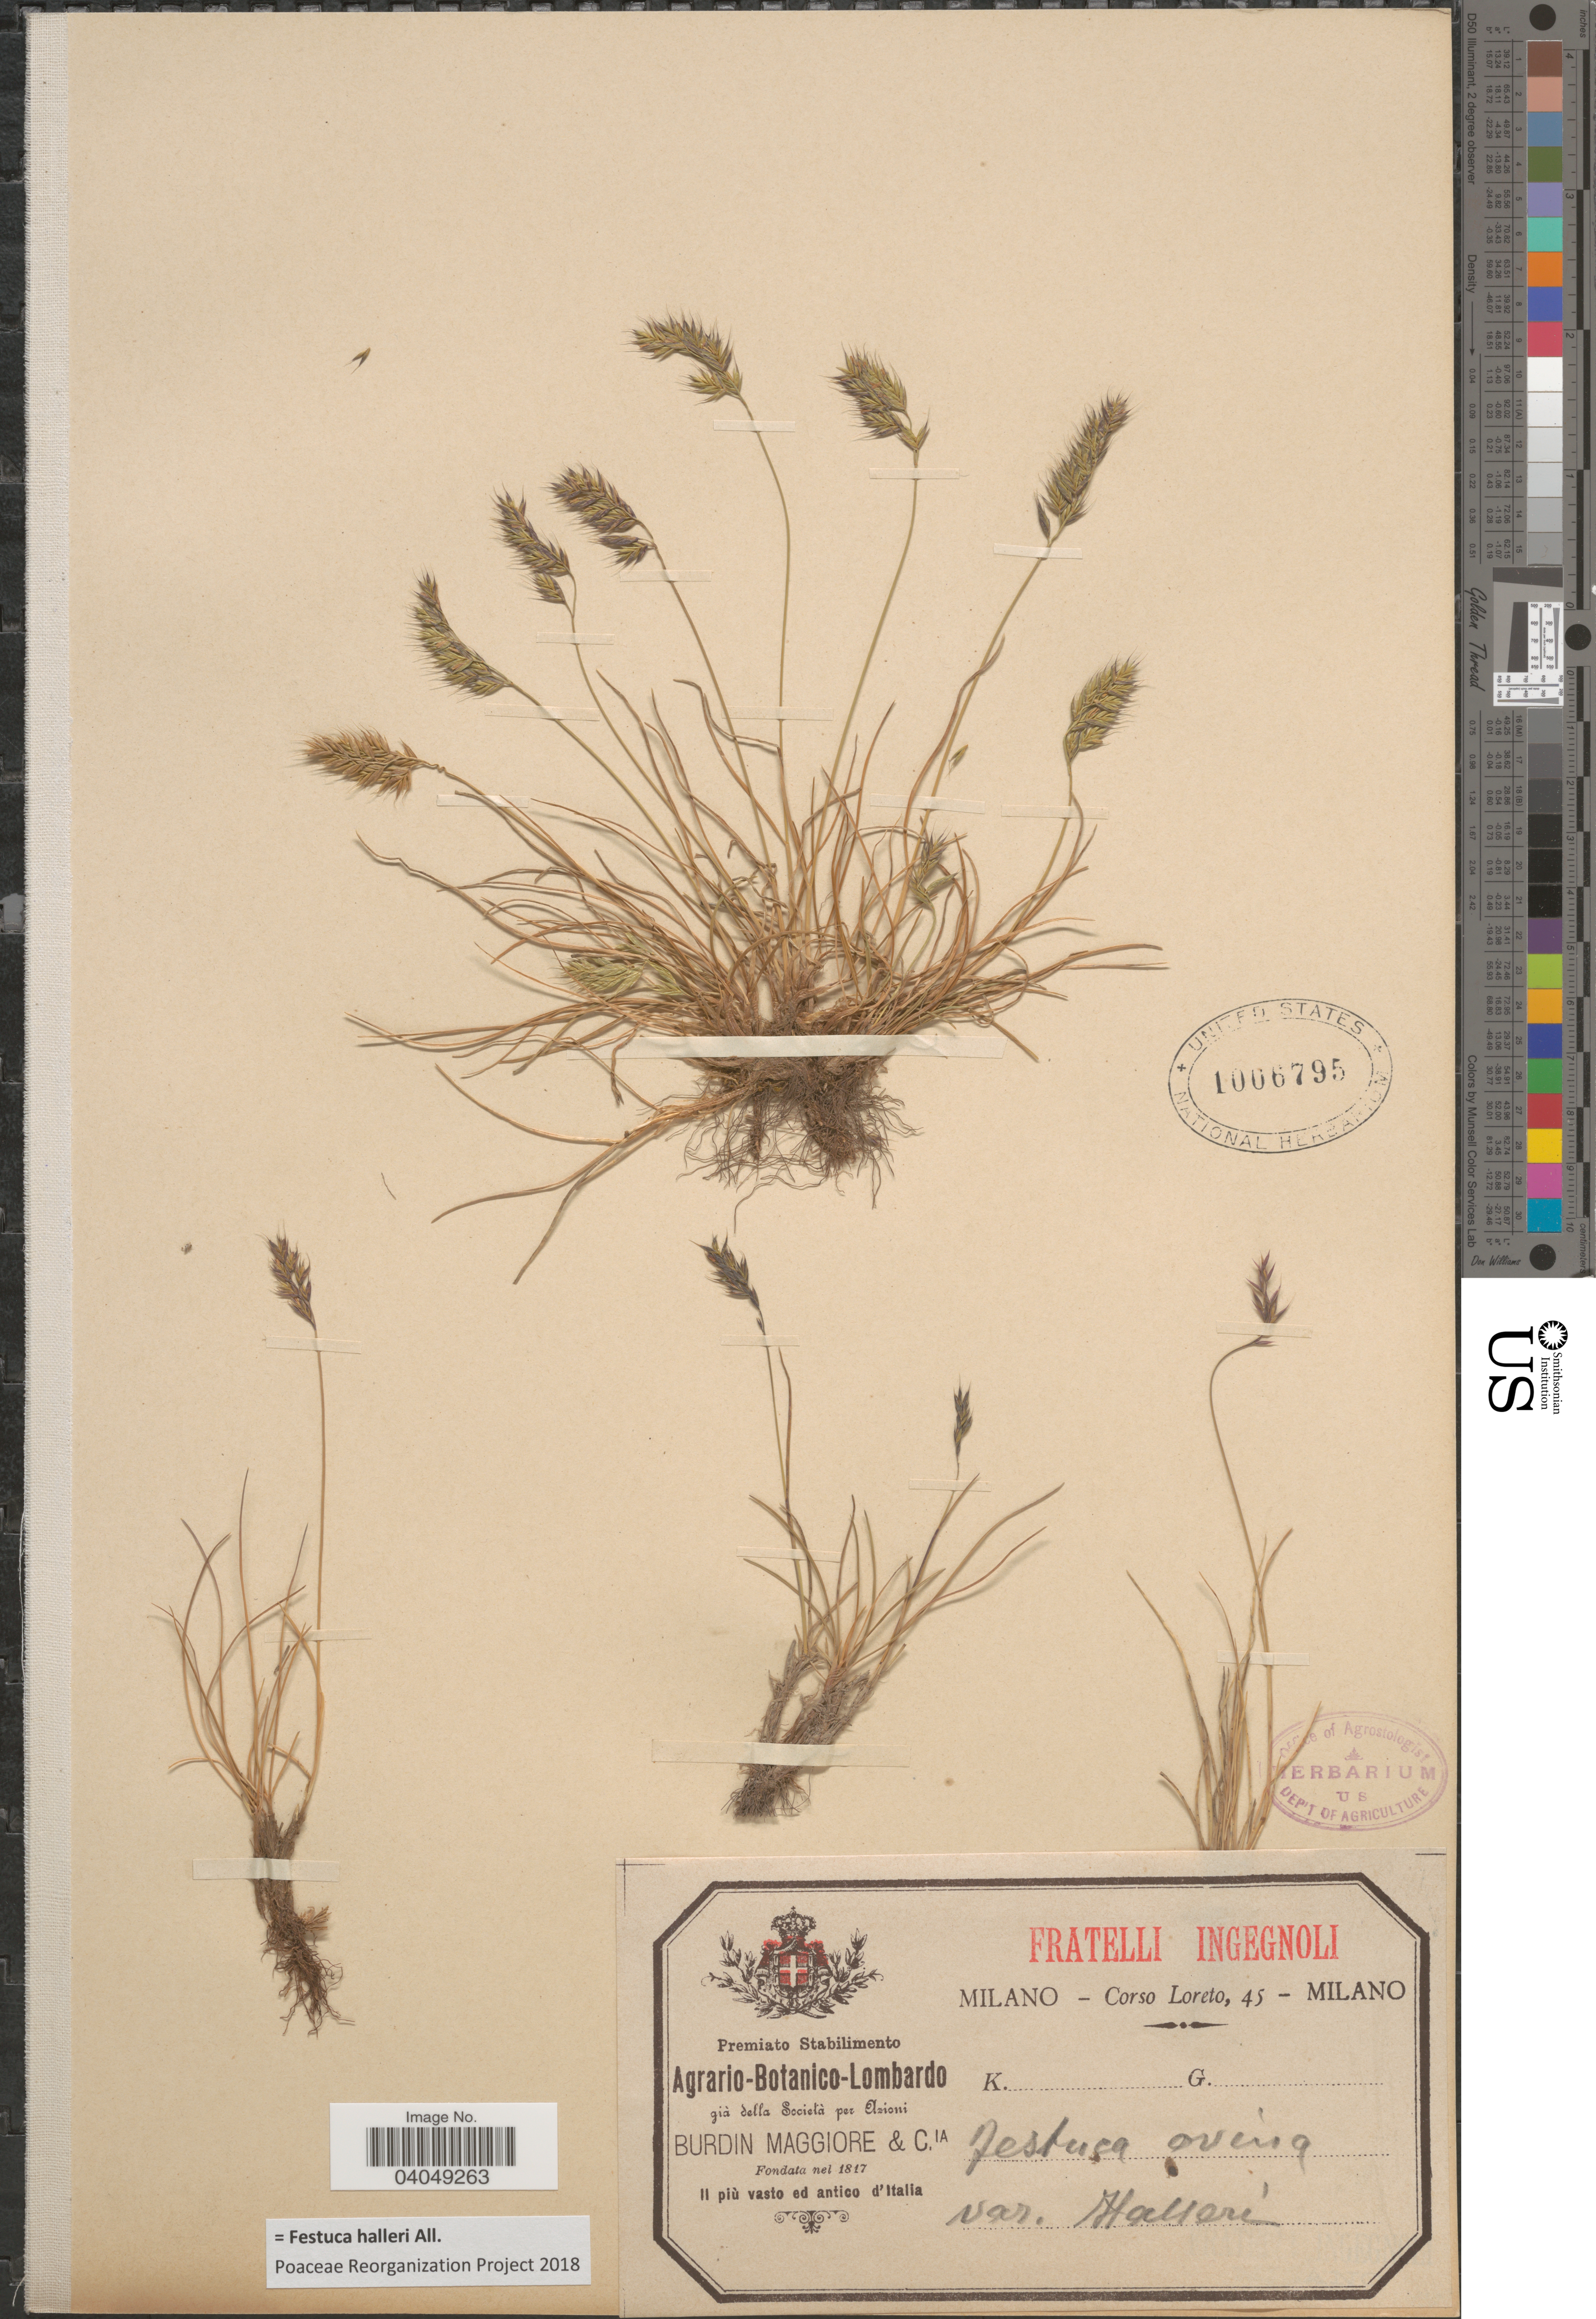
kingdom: Plantae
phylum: Tracheophyta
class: Liliopsida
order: Poales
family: Poaceae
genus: Festuca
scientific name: Festuca halleri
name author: All.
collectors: Loreto, C.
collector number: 45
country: Italy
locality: Milano.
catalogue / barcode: US 1006795